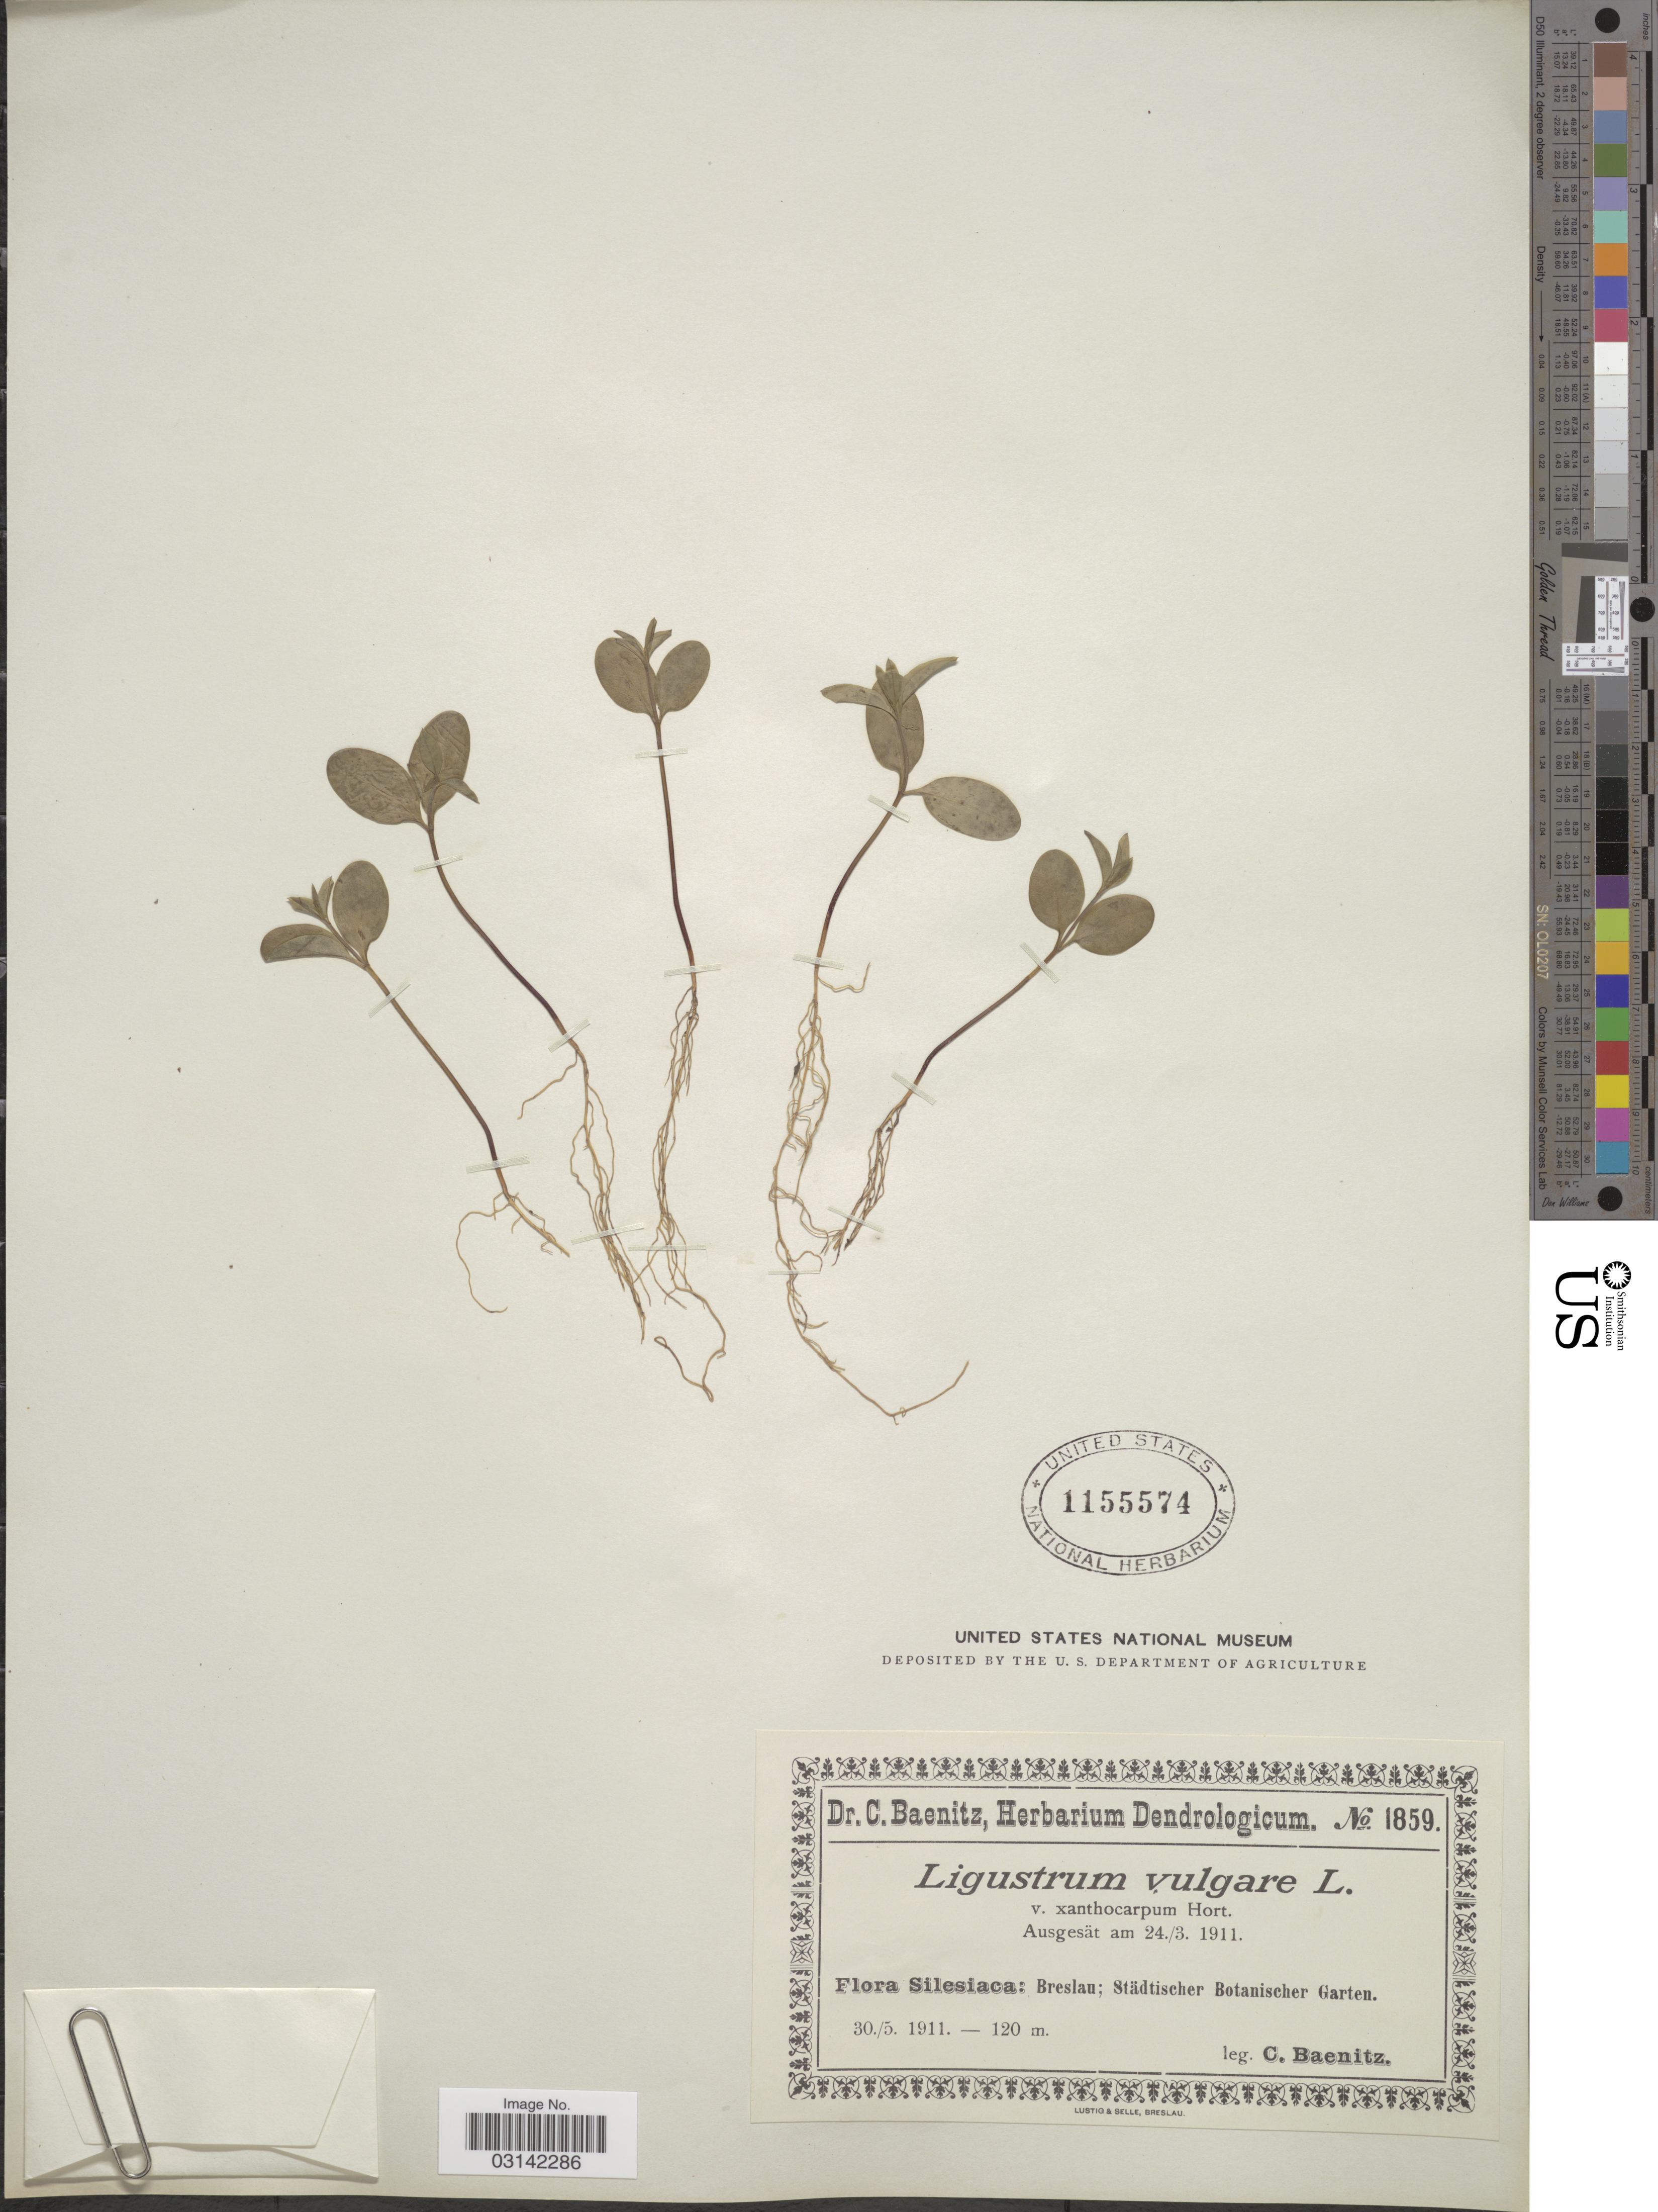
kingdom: Plantae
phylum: Tracheophyta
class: Magnoliopsida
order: Lamiales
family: Oleaceae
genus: Ligustrum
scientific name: Ligustrum vulgare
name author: L.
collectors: C. G. Baenitz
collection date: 1911-05-30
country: Poland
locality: Silesiaca: Breslau; Städtischer Botanischer Garten.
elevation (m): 120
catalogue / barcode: US 1155574